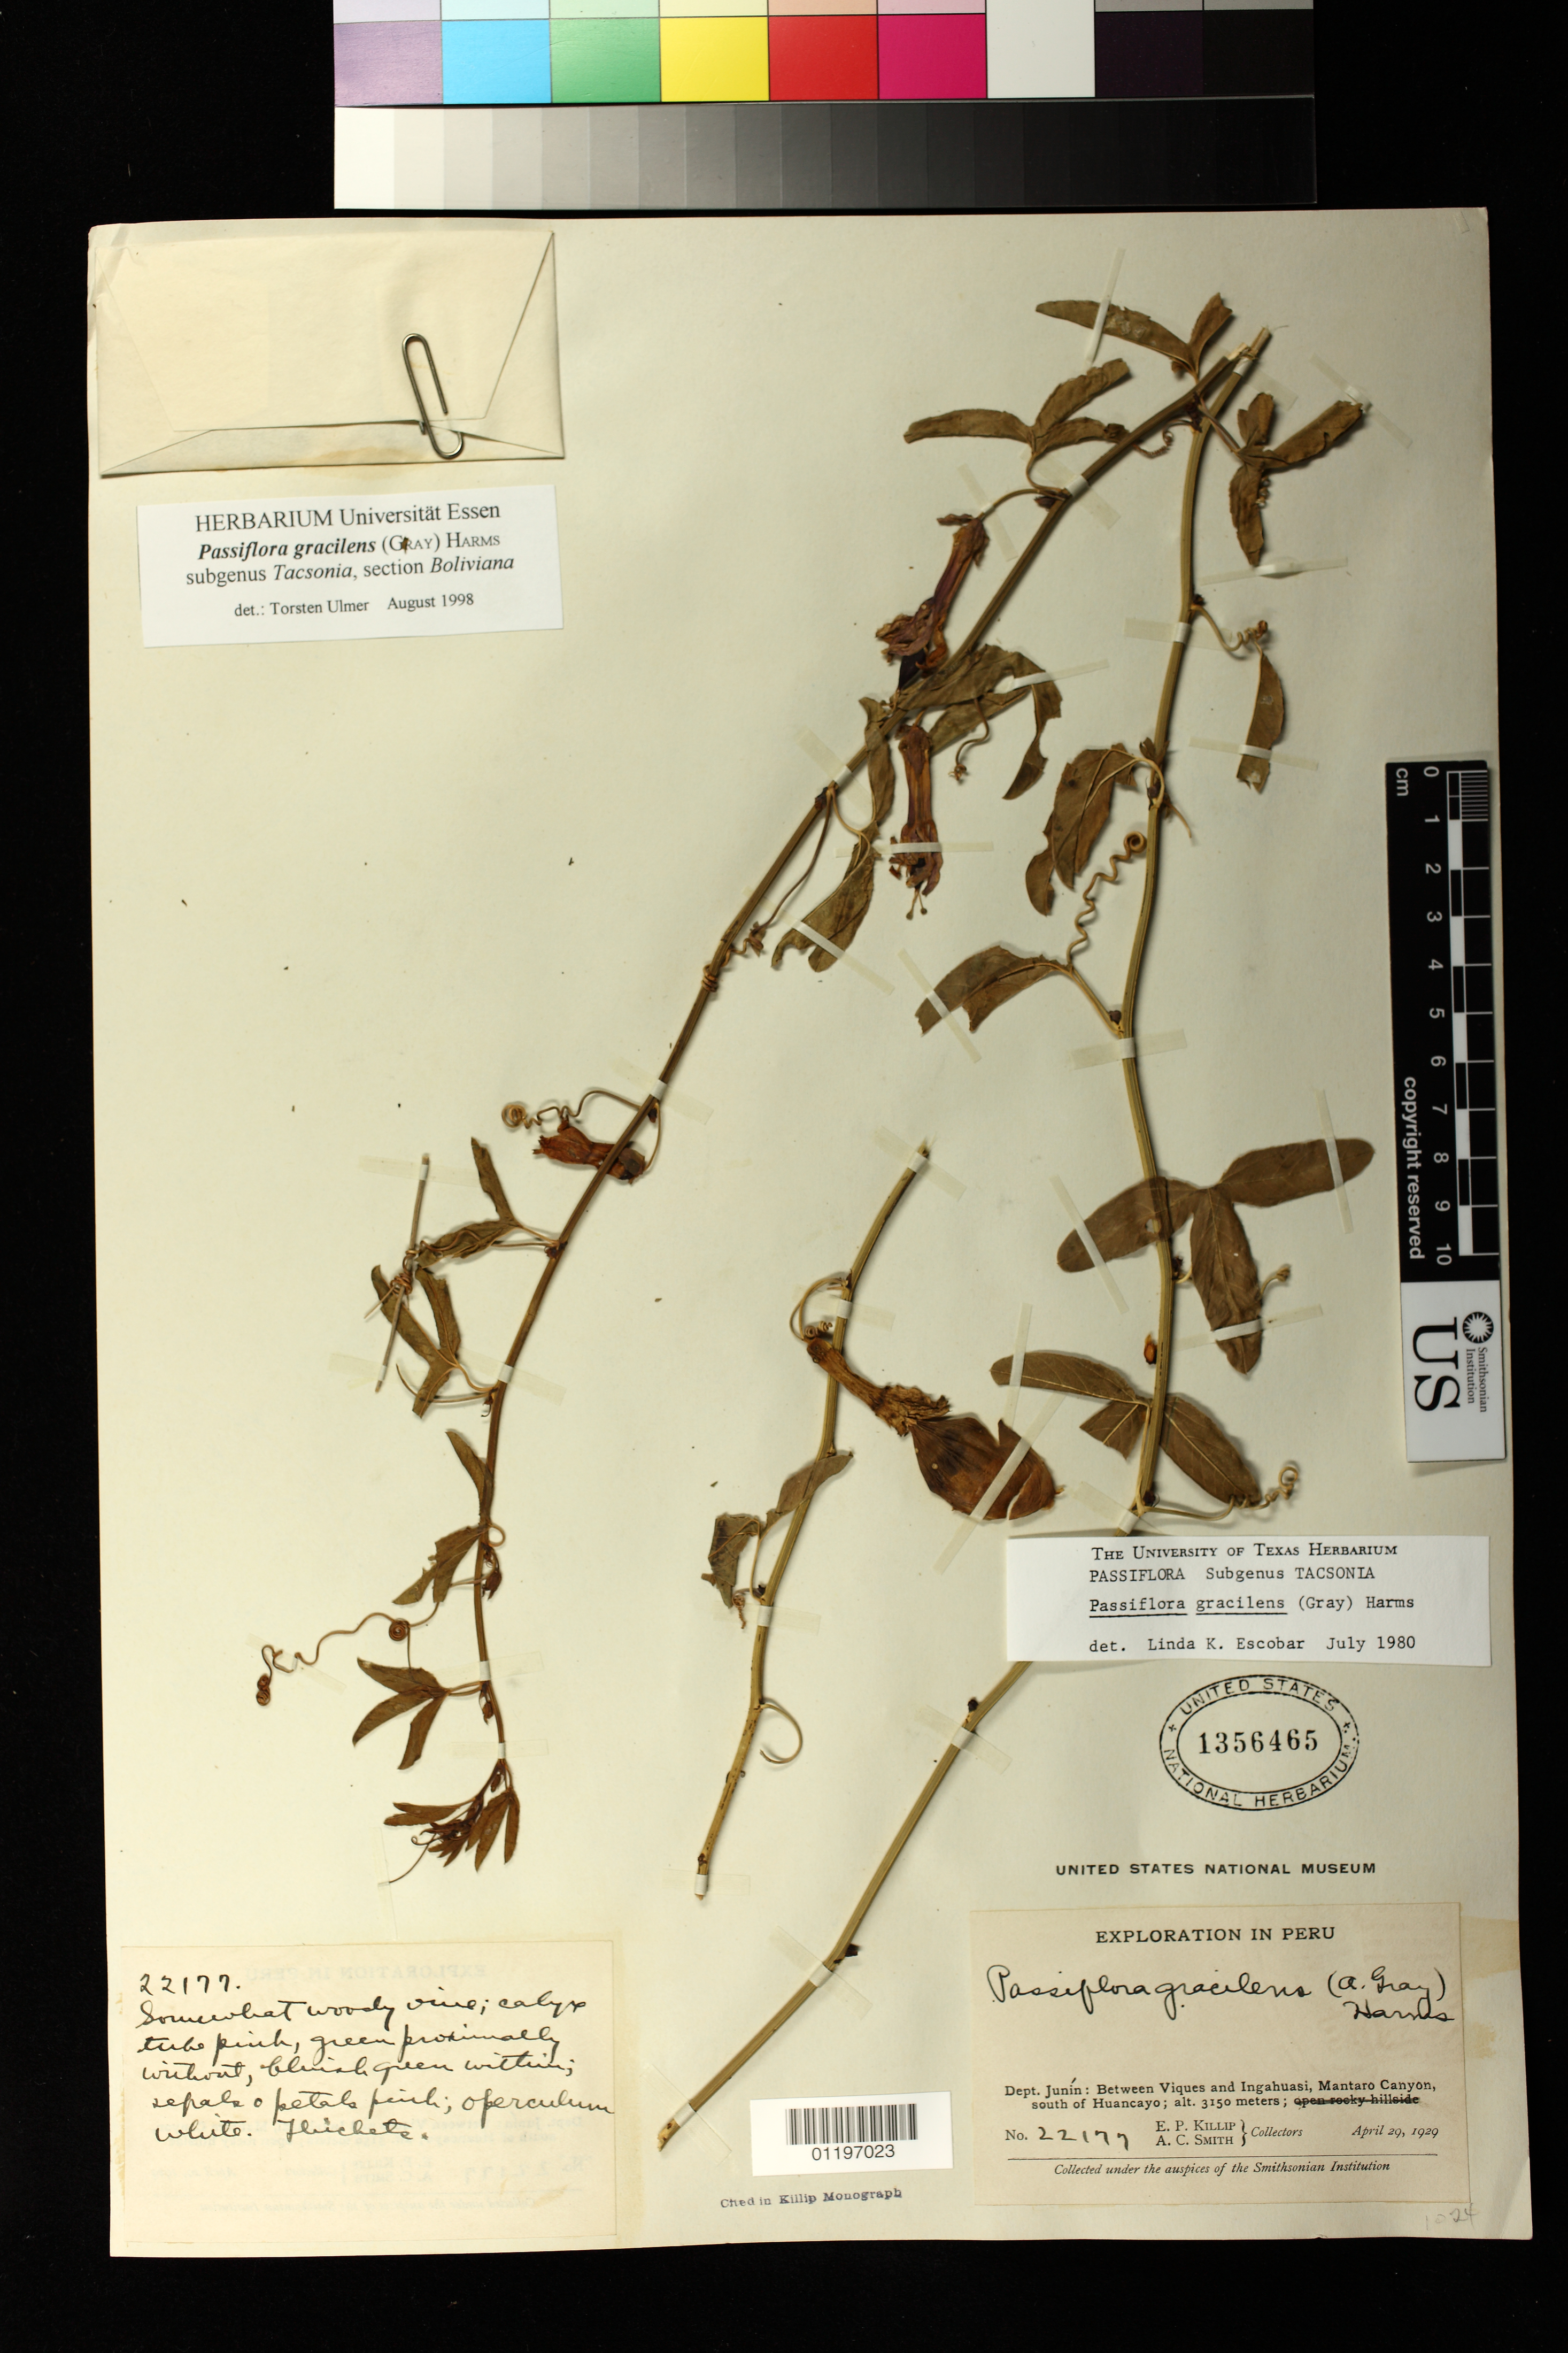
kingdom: Plantae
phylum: Tracheophyta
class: Magnoliopsida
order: Malpighiales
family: Passifloraceae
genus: Passiflora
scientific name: Passiflora gracilens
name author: (A. Gray) Harms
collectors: E. P. Killip & A. C. Smith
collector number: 22177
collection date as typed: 29 Apr 1929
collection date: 1929-04-29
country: Peru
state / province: Junín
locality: Between Viques and Ingahuasi, Mantaro Canyon, south of Huancayo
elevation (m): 3150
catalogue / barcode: US 1356465